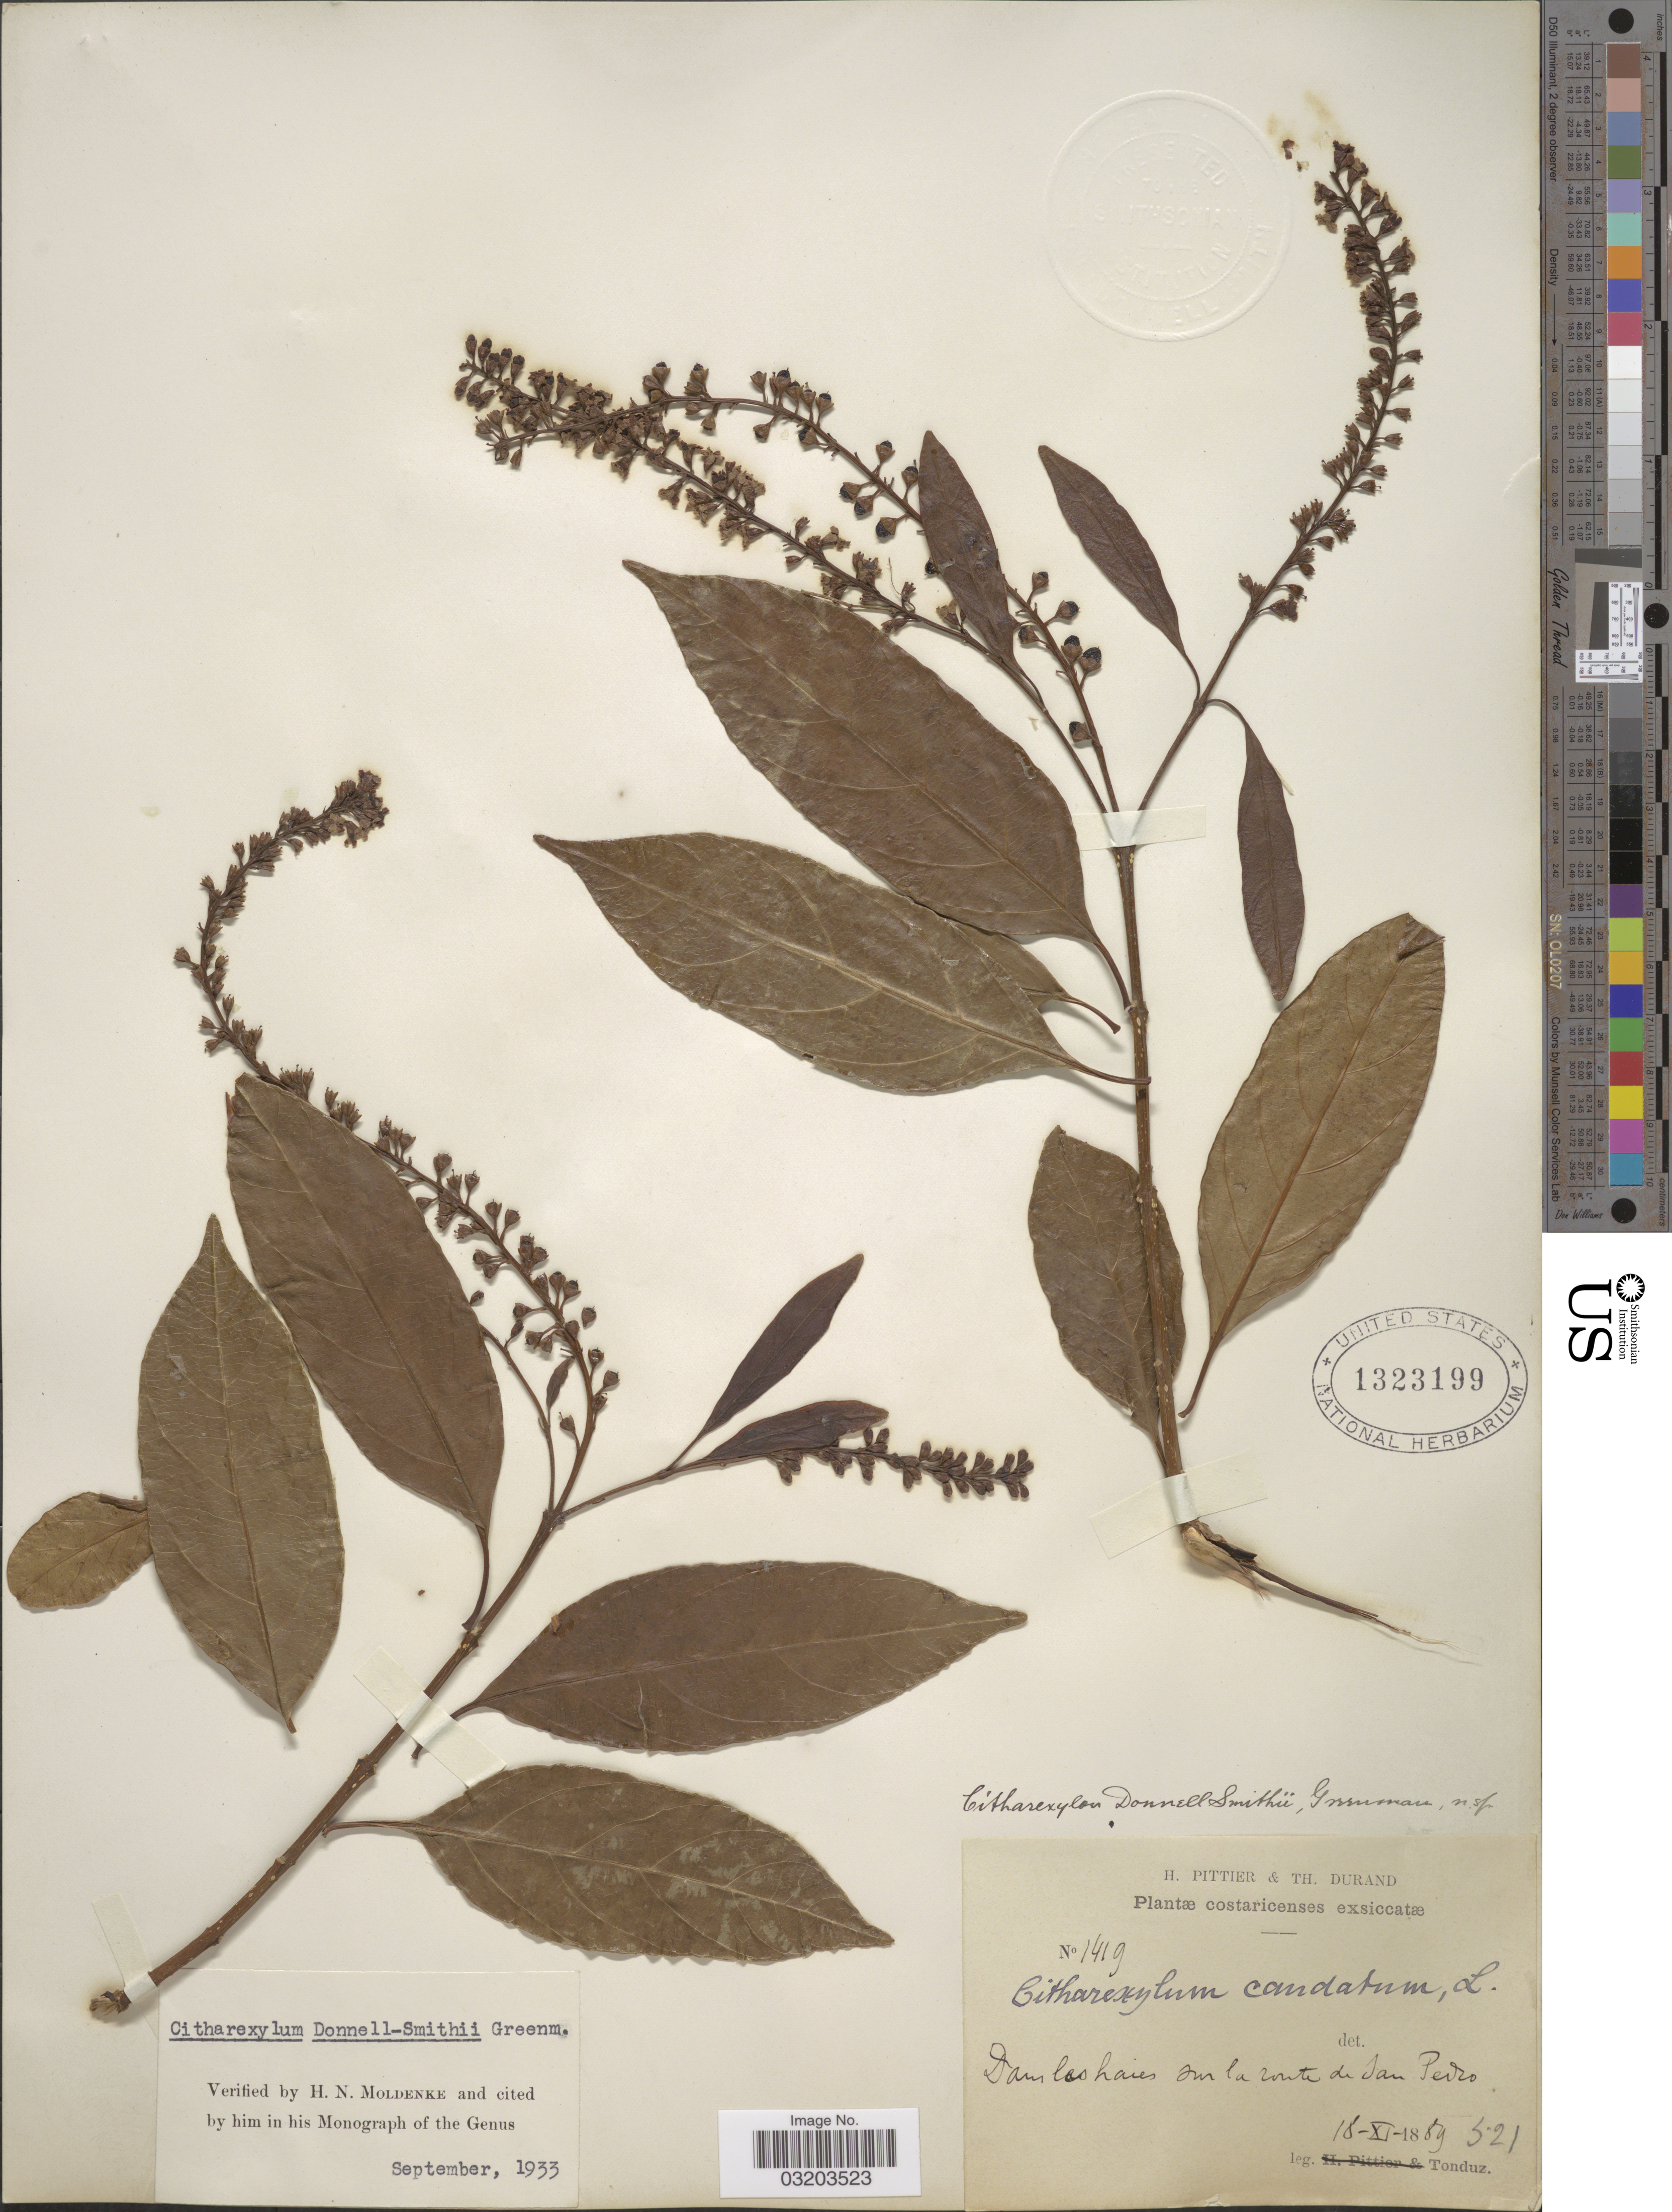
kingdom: Plantae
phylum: Tracheophyta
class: Magnoliopsida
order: Lamiales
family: Verbenaceae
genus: Citharexylum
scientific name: Citharexylum donnell-smithii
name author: Greenm.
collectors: Tonduz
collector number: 1419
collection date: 1889-11-18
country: Costa Rica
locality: Sur la route de San Pedro.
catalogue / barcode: US 1323199